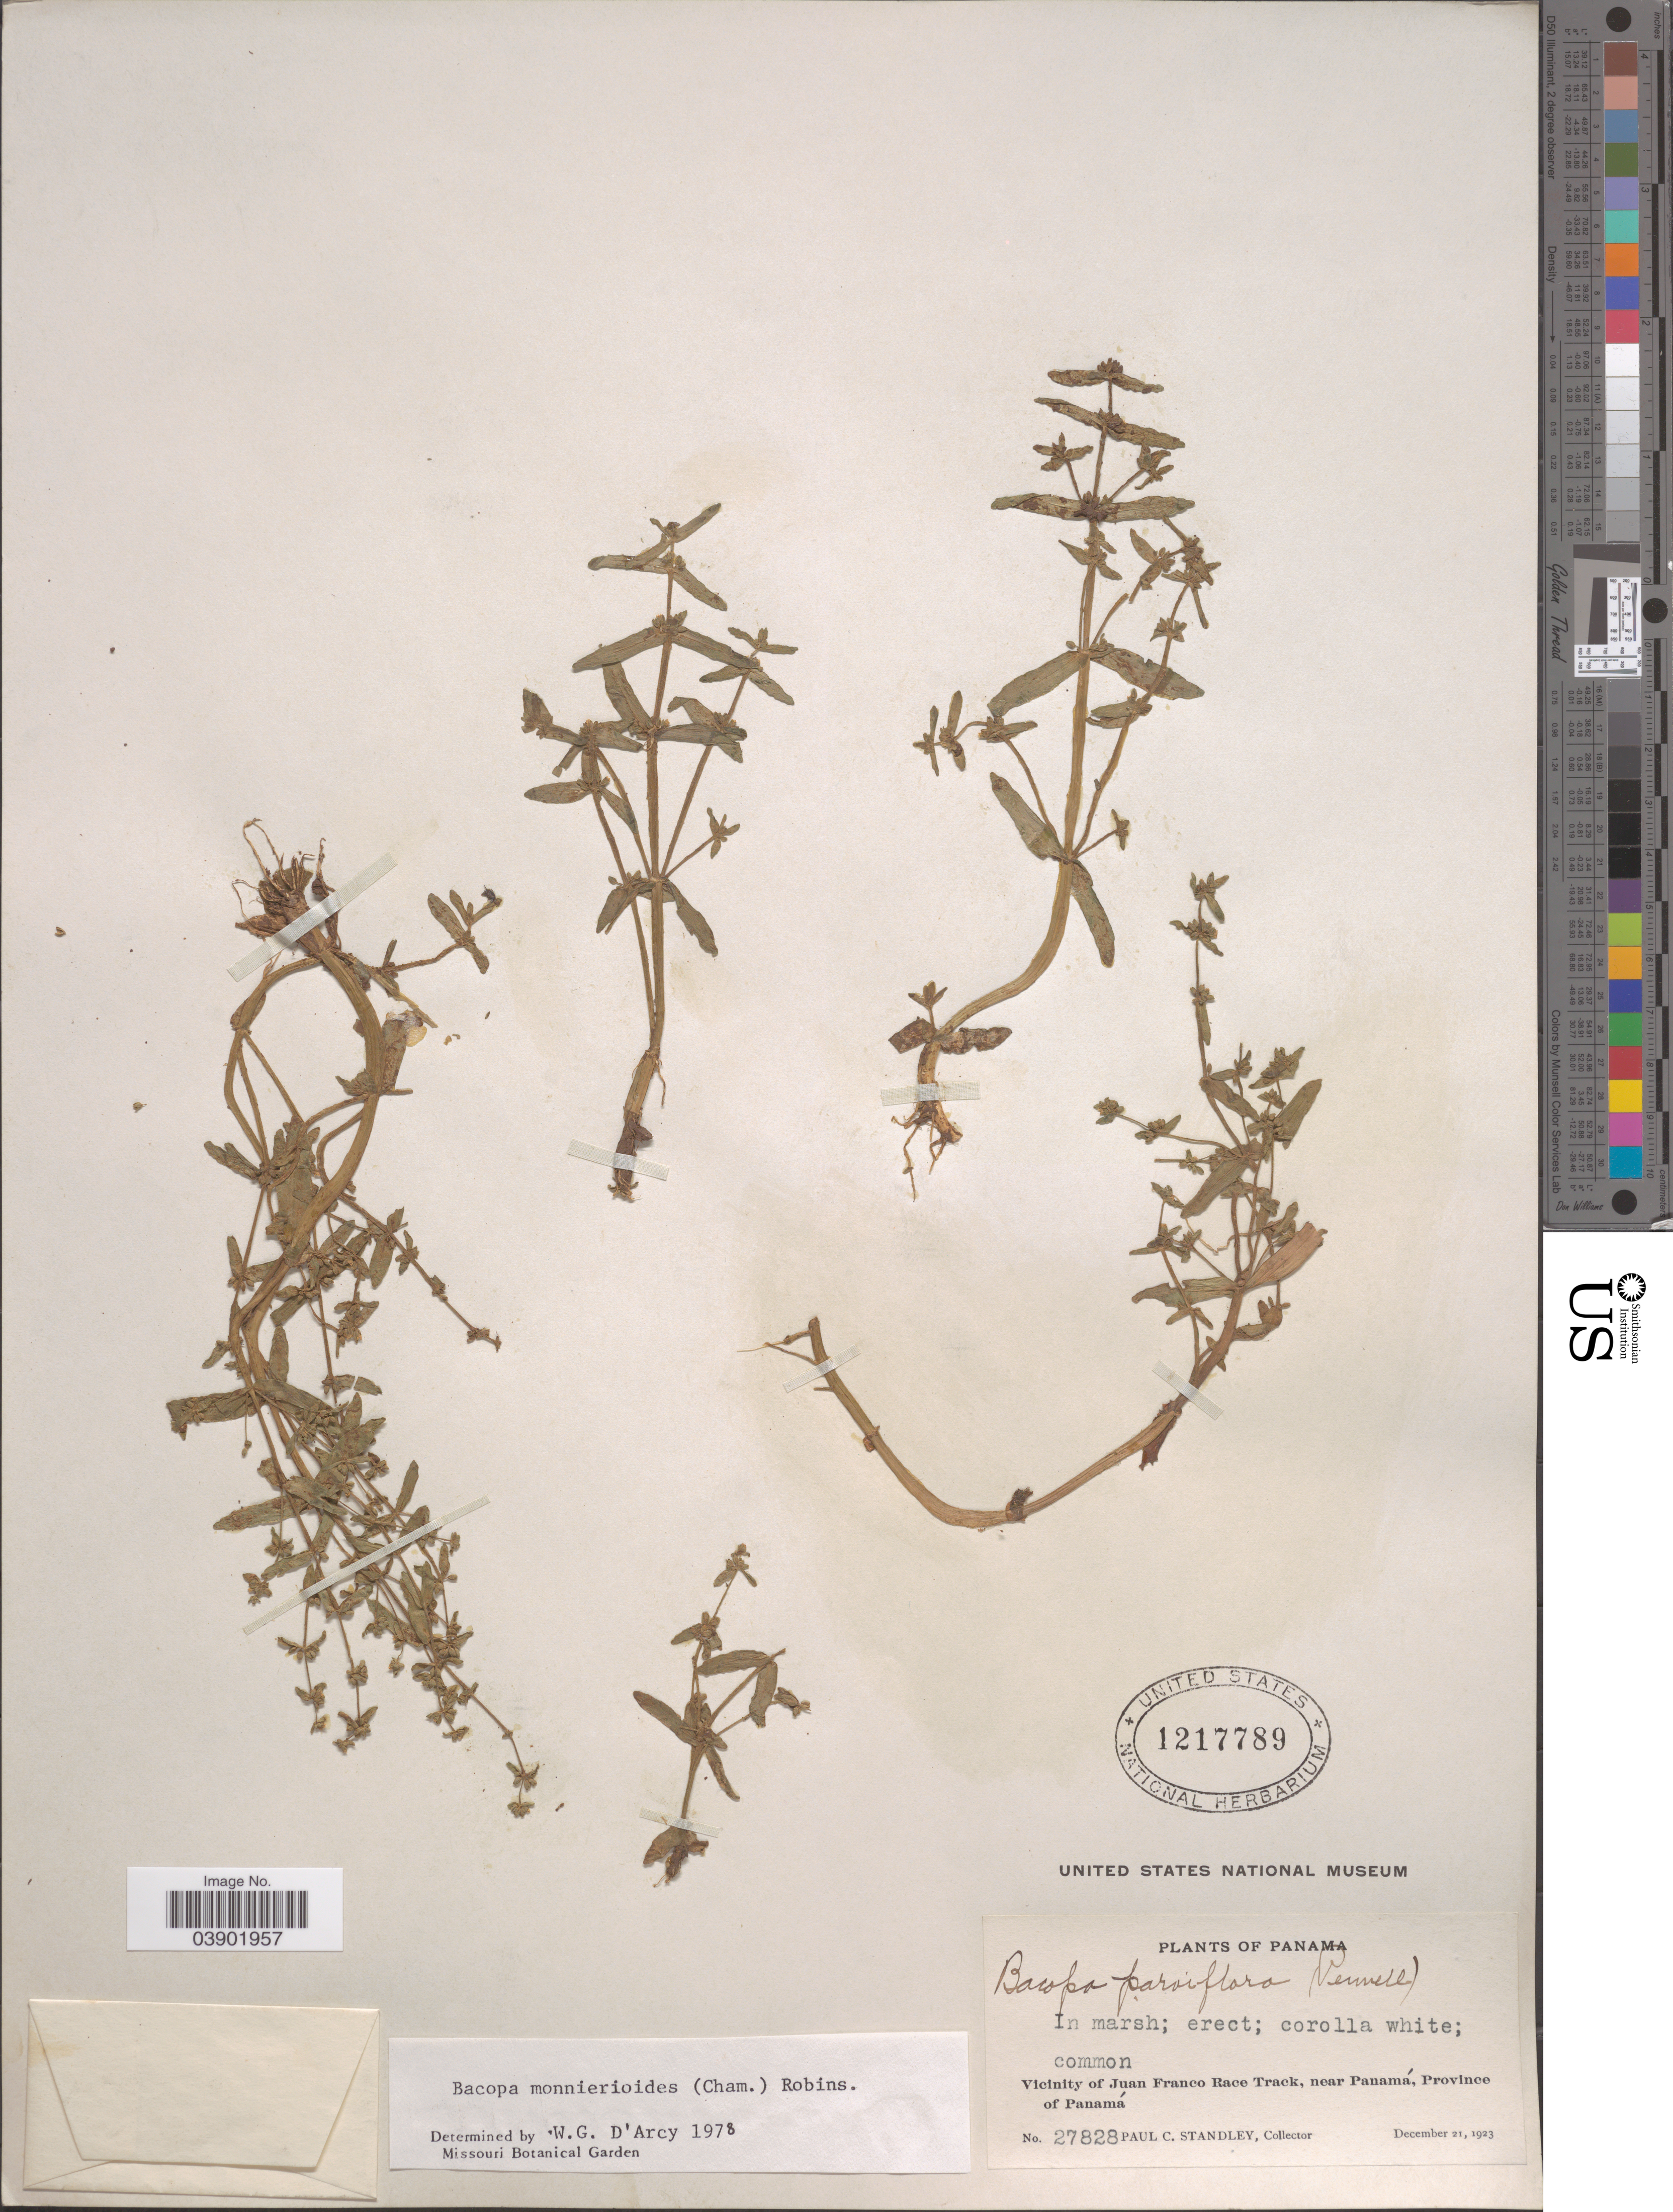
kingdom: Plantae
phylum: Tracheophyta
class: Magnoliopsida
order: Lamiales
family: Plantaginaceae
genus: Bacopa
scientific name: Bacopa monnierioides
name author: (Cham.) B.L. Rob.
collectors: P. C. Standley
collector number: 27828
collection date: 1923-12-21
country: Panama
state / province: Panamá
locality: Vicinity of Juan Franco Race Track, near Panamá.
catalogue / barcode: US 1217789